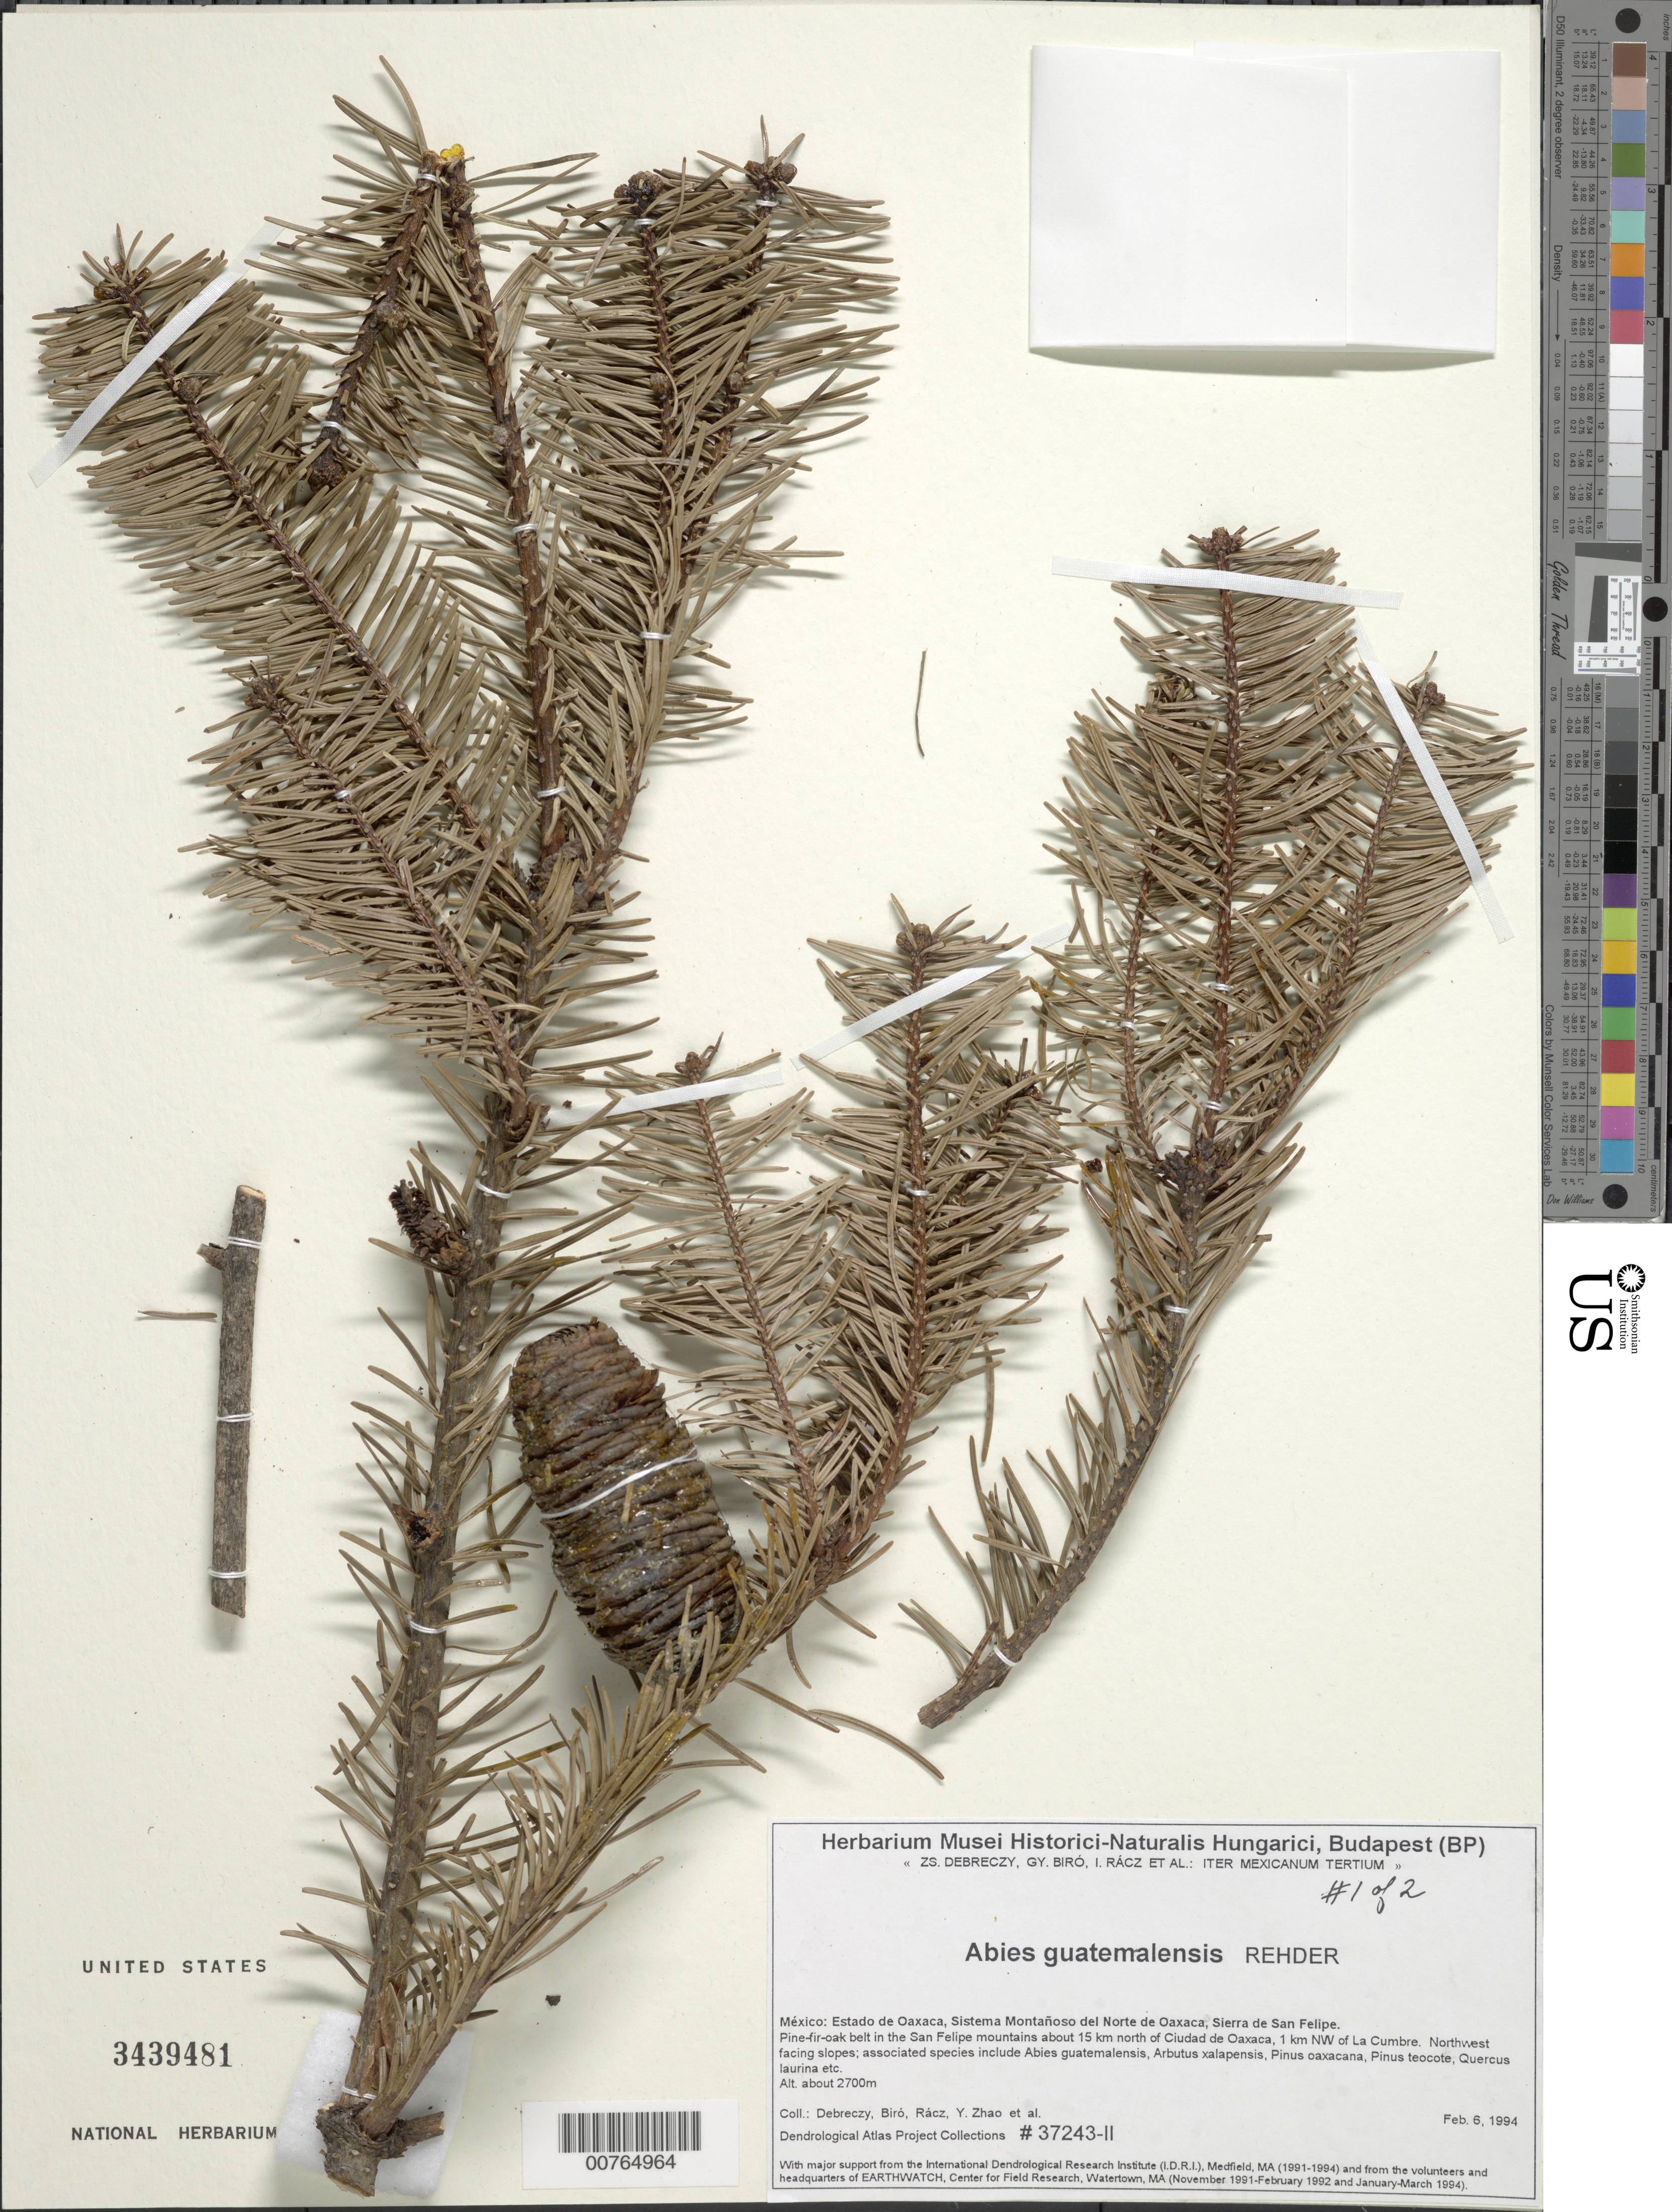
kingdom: Plantae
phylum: Tracheophyta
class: Pinopsida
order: Pinales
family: Pinaceae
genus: Abies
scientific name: Abies guatemalensis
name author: Rehder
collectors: Z. Debreczy, G. Biro, I. Rácz & Y. Zhao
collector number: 37243-11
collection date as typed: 10 Feb 1994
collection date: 1994-02-10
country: Mexico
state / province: Oaxaca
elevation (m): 2700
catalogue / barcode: US 3439481